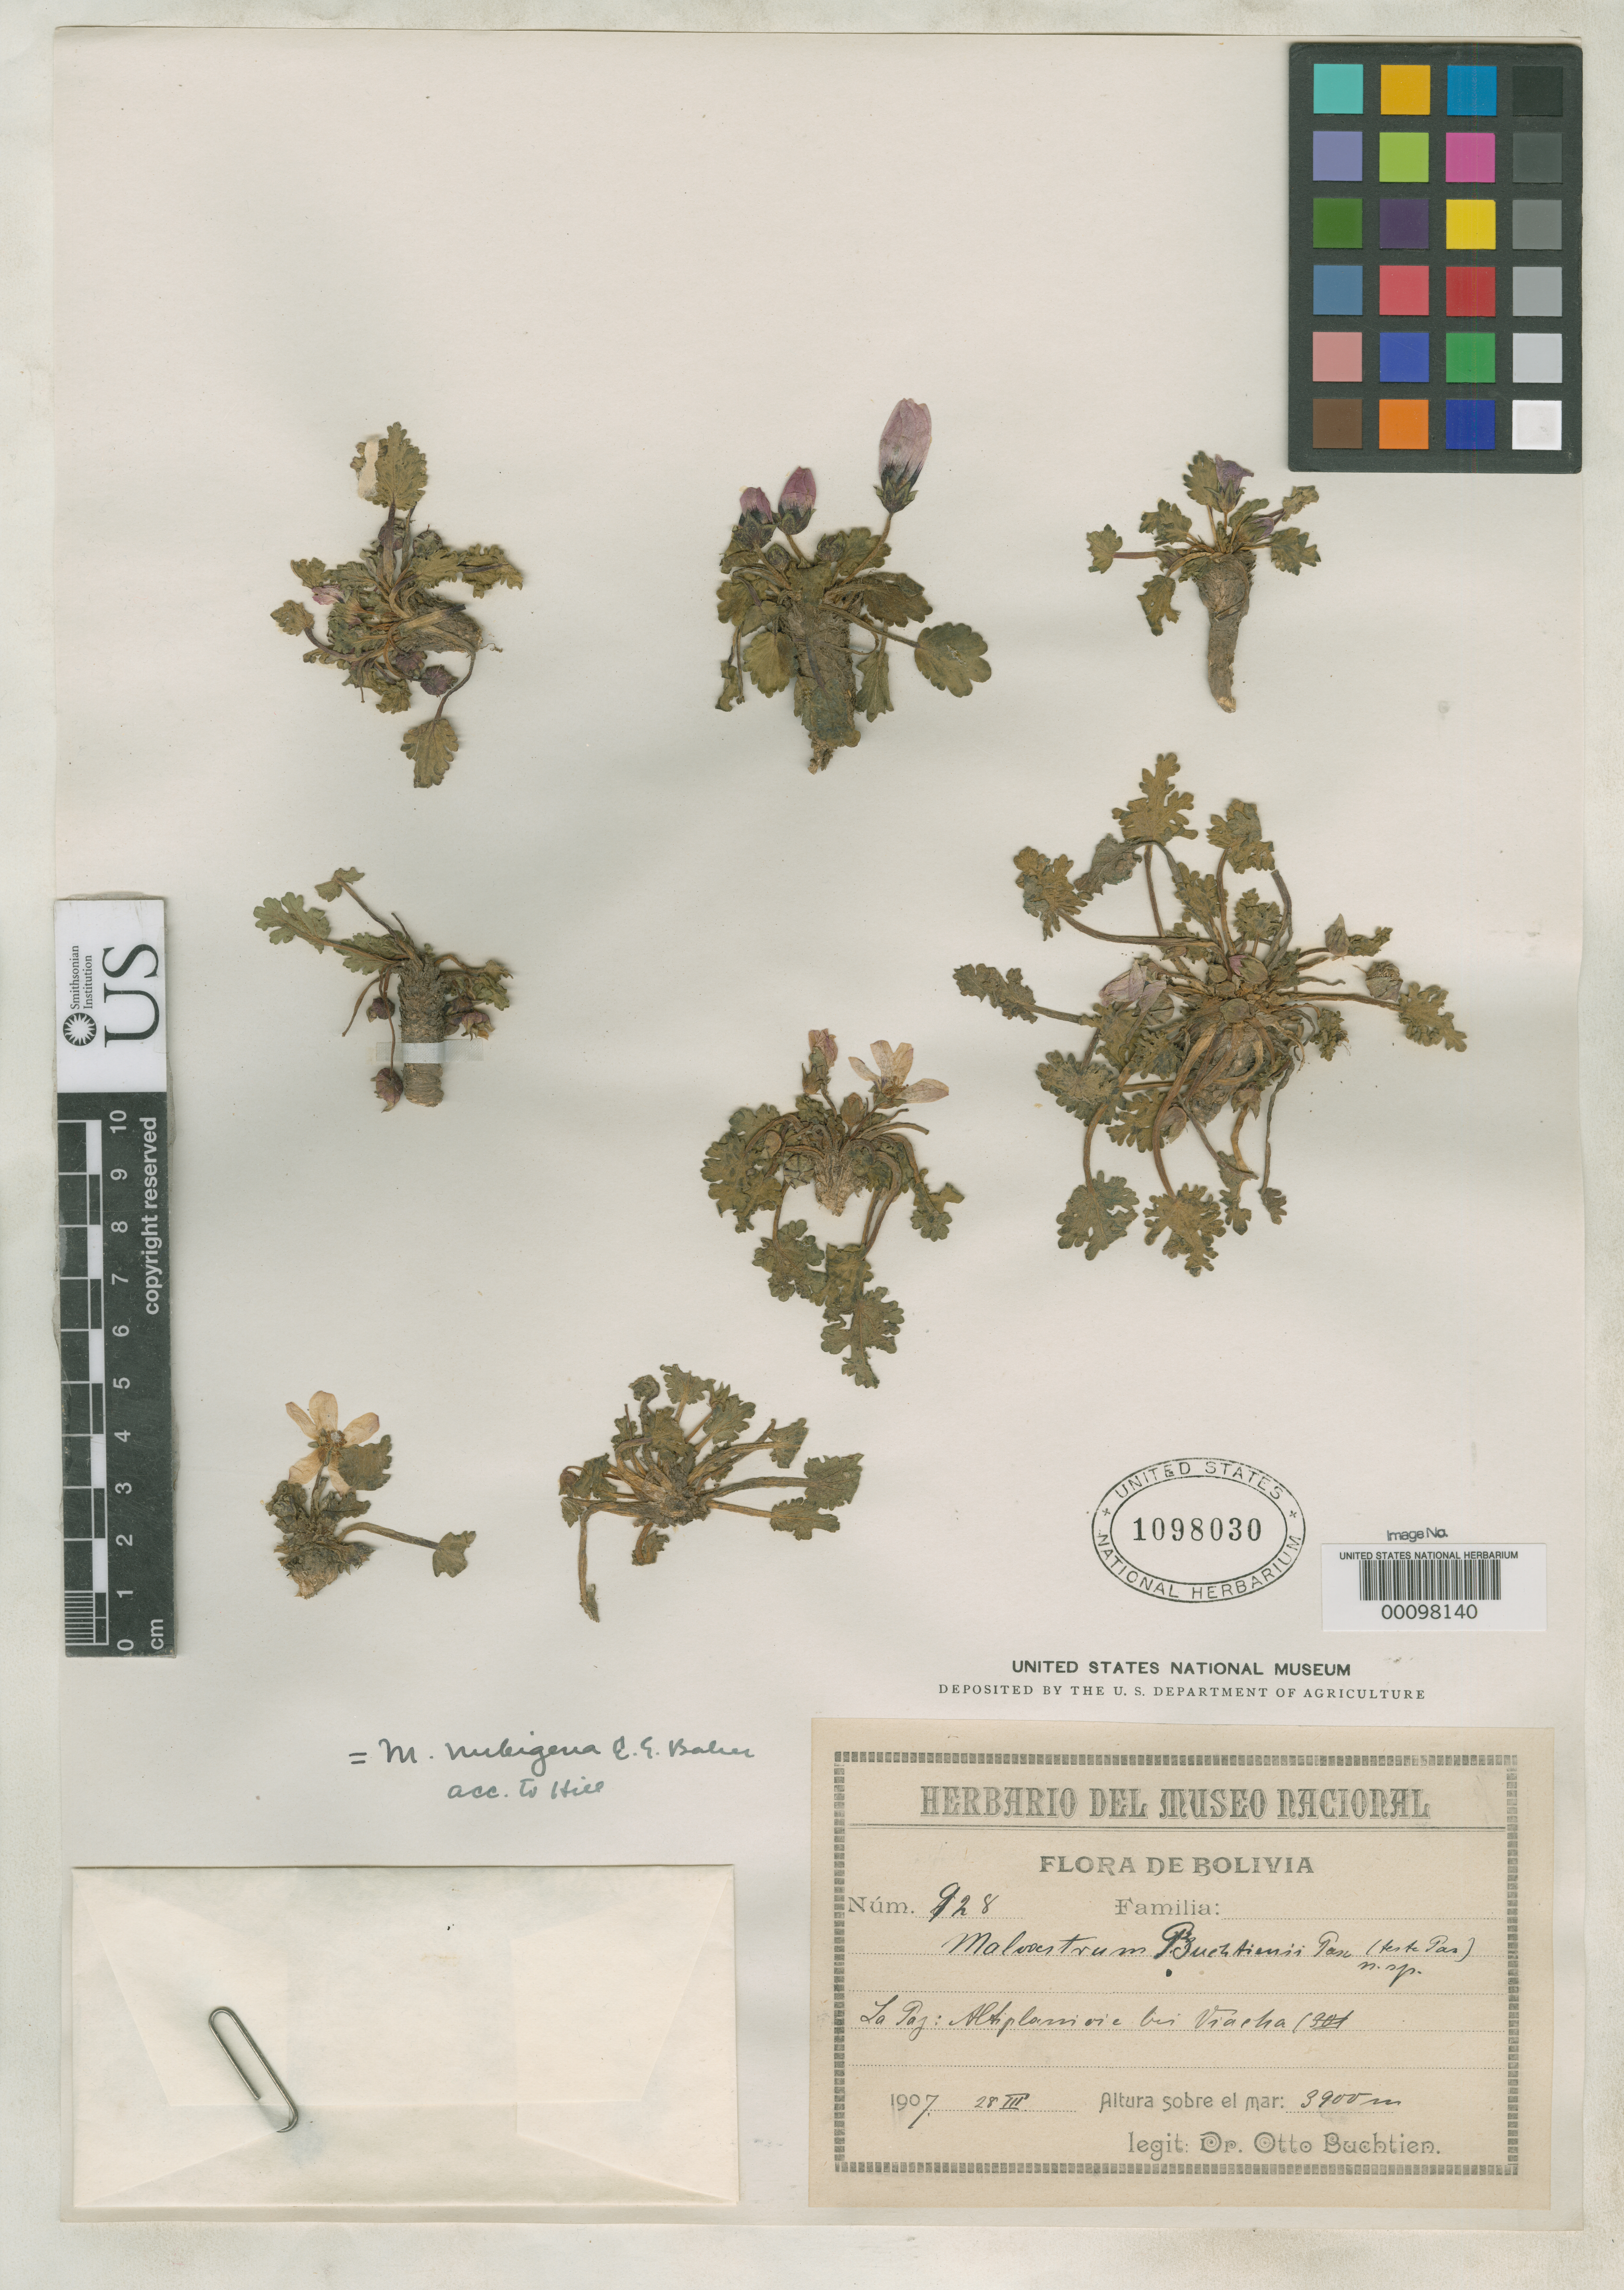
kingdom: Plantae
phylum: Tracheophyta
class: Magnoliopsida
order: Malvales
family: Malvaceae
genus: Malvastrum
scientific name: Malvastrum buchtieni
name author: Pax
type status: Isotype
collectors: O. Buchtien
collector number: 928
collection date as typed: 28 Mar 1907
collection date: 1907-03-28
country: Bolivia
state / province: La Paz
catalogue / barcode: US 1098030